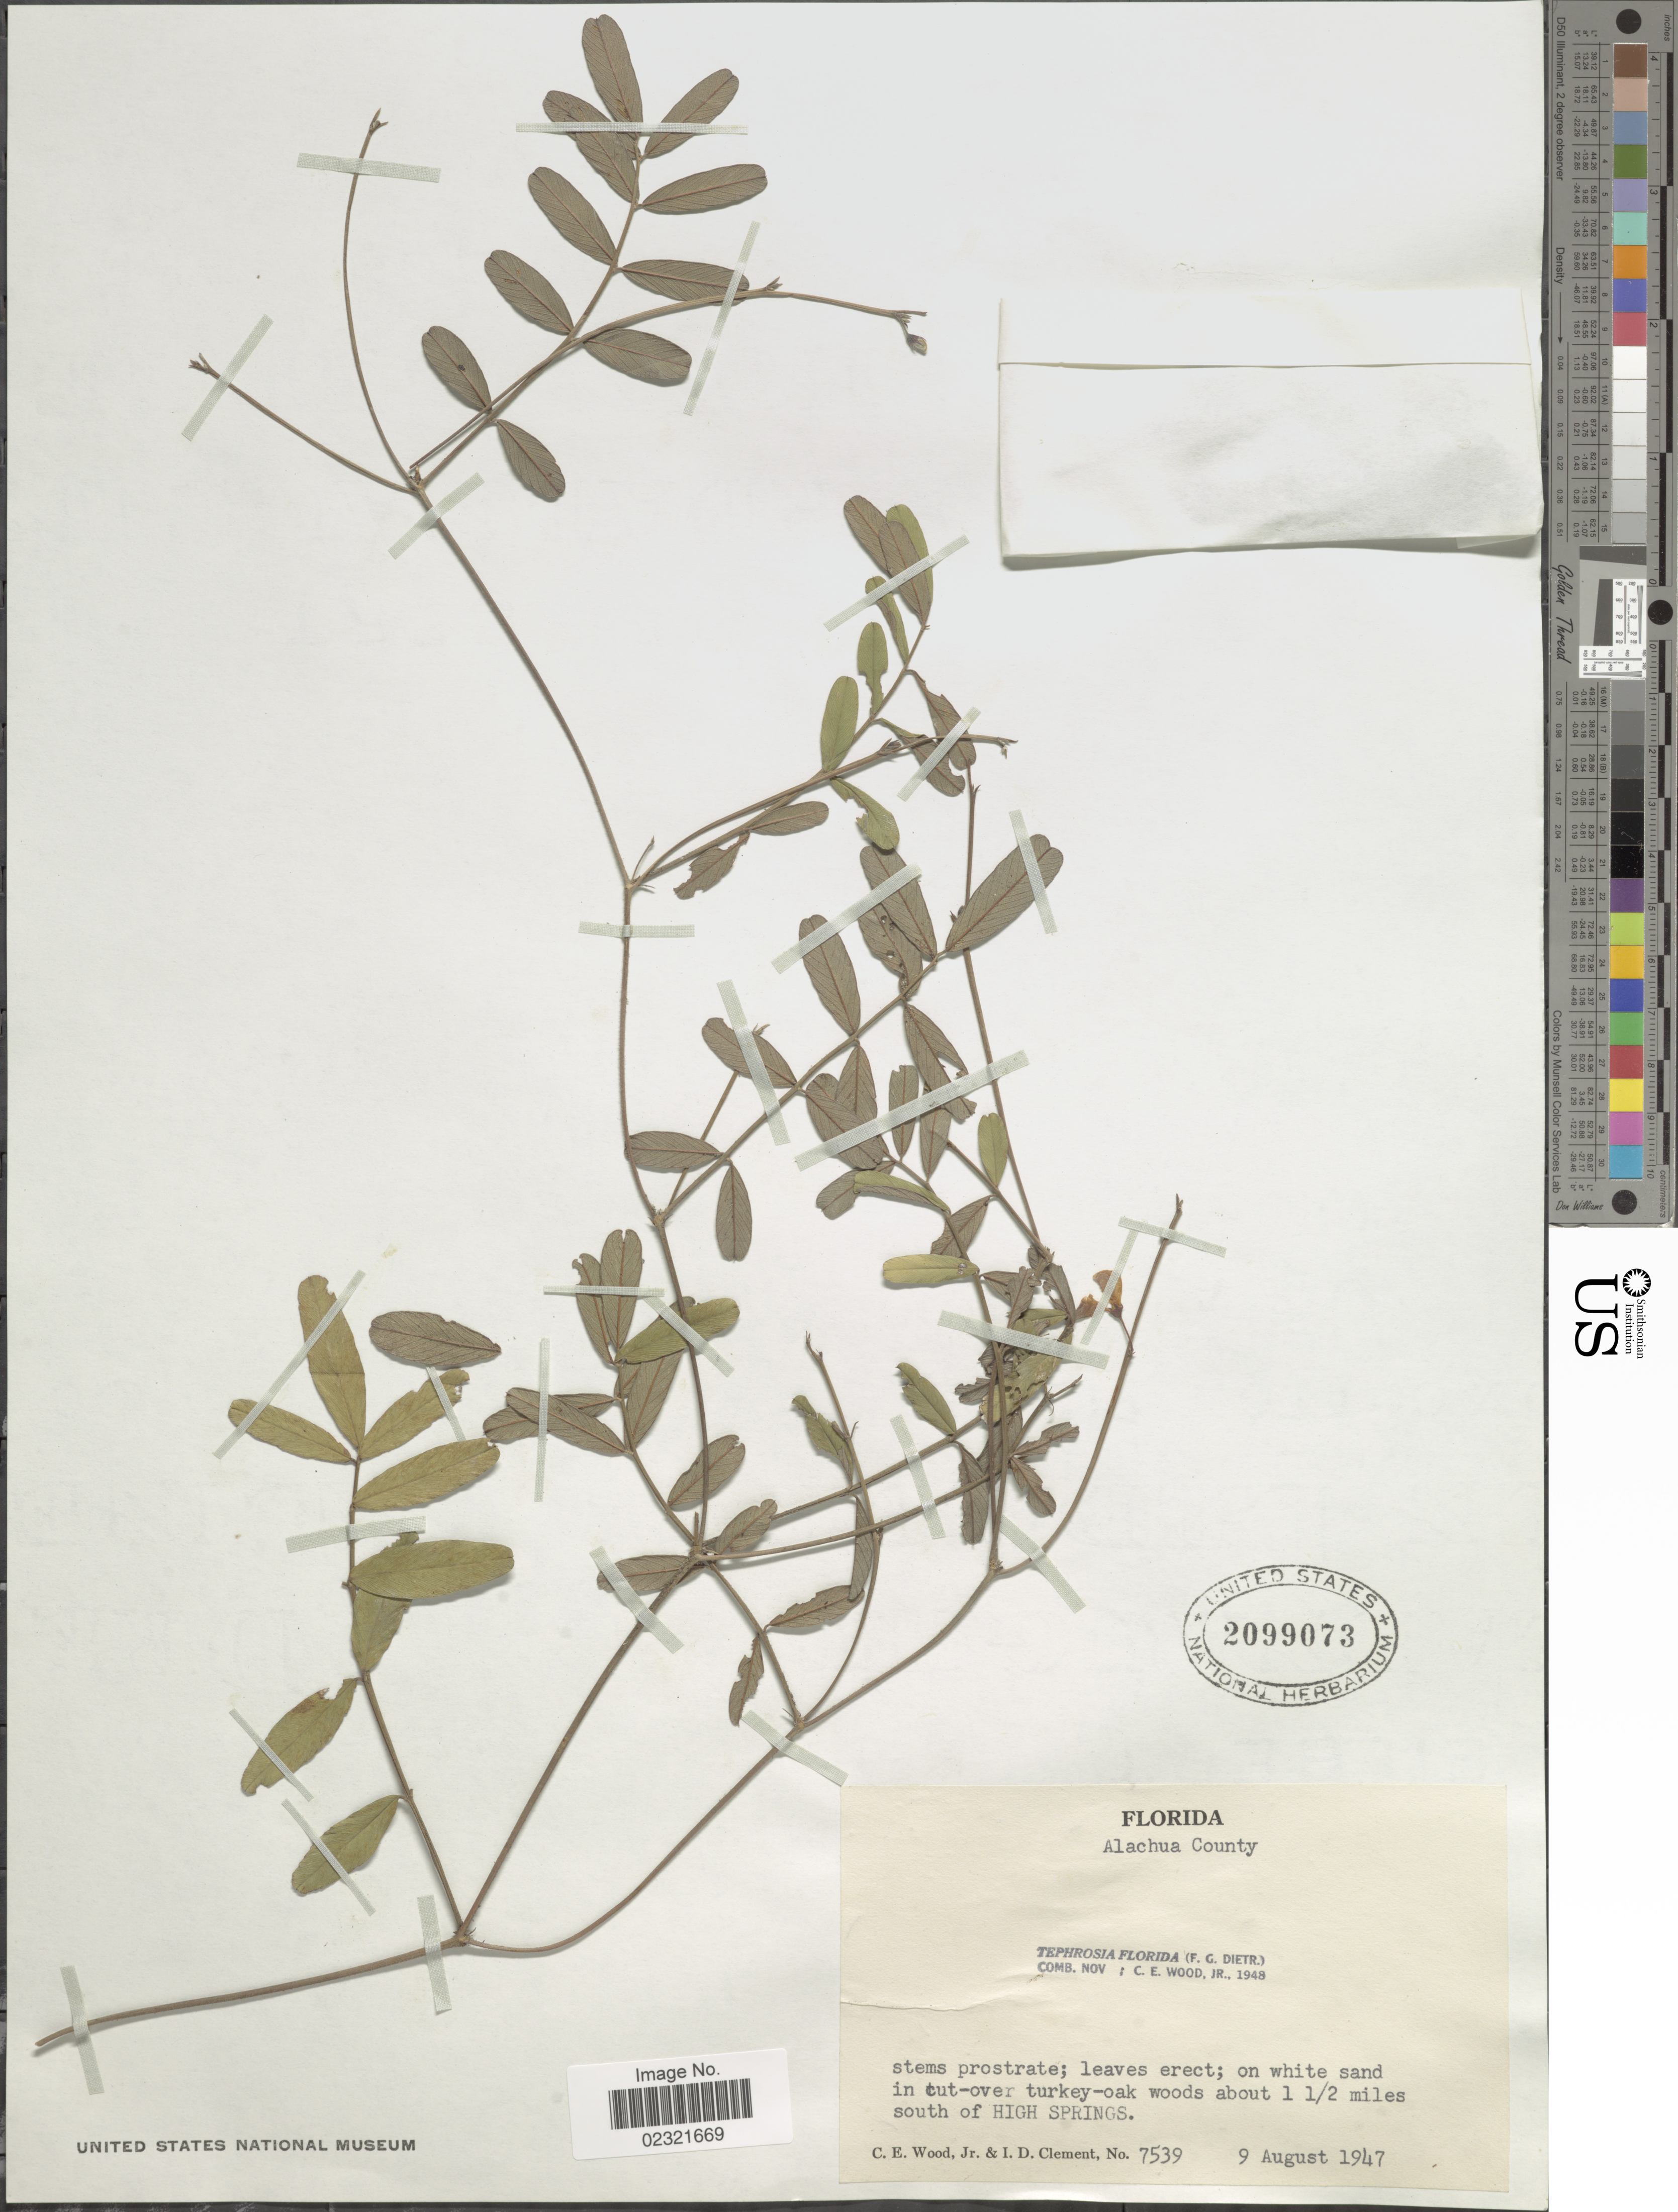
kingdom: Plantae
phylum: Tracheophyta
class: Magnoliopsida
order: Fabales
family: Fabaceae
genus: Tephrosia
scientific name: Tephrosia florida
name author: (Dietr.) C.E. Wood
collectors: C. Wood & I. Clement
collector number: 7539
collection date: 1947-08-09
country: United States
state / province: Florida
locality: Alachua County; on white sand in cut-over turkey-oak woods about 1½ miles south of High Springs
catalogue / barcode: US 2099073